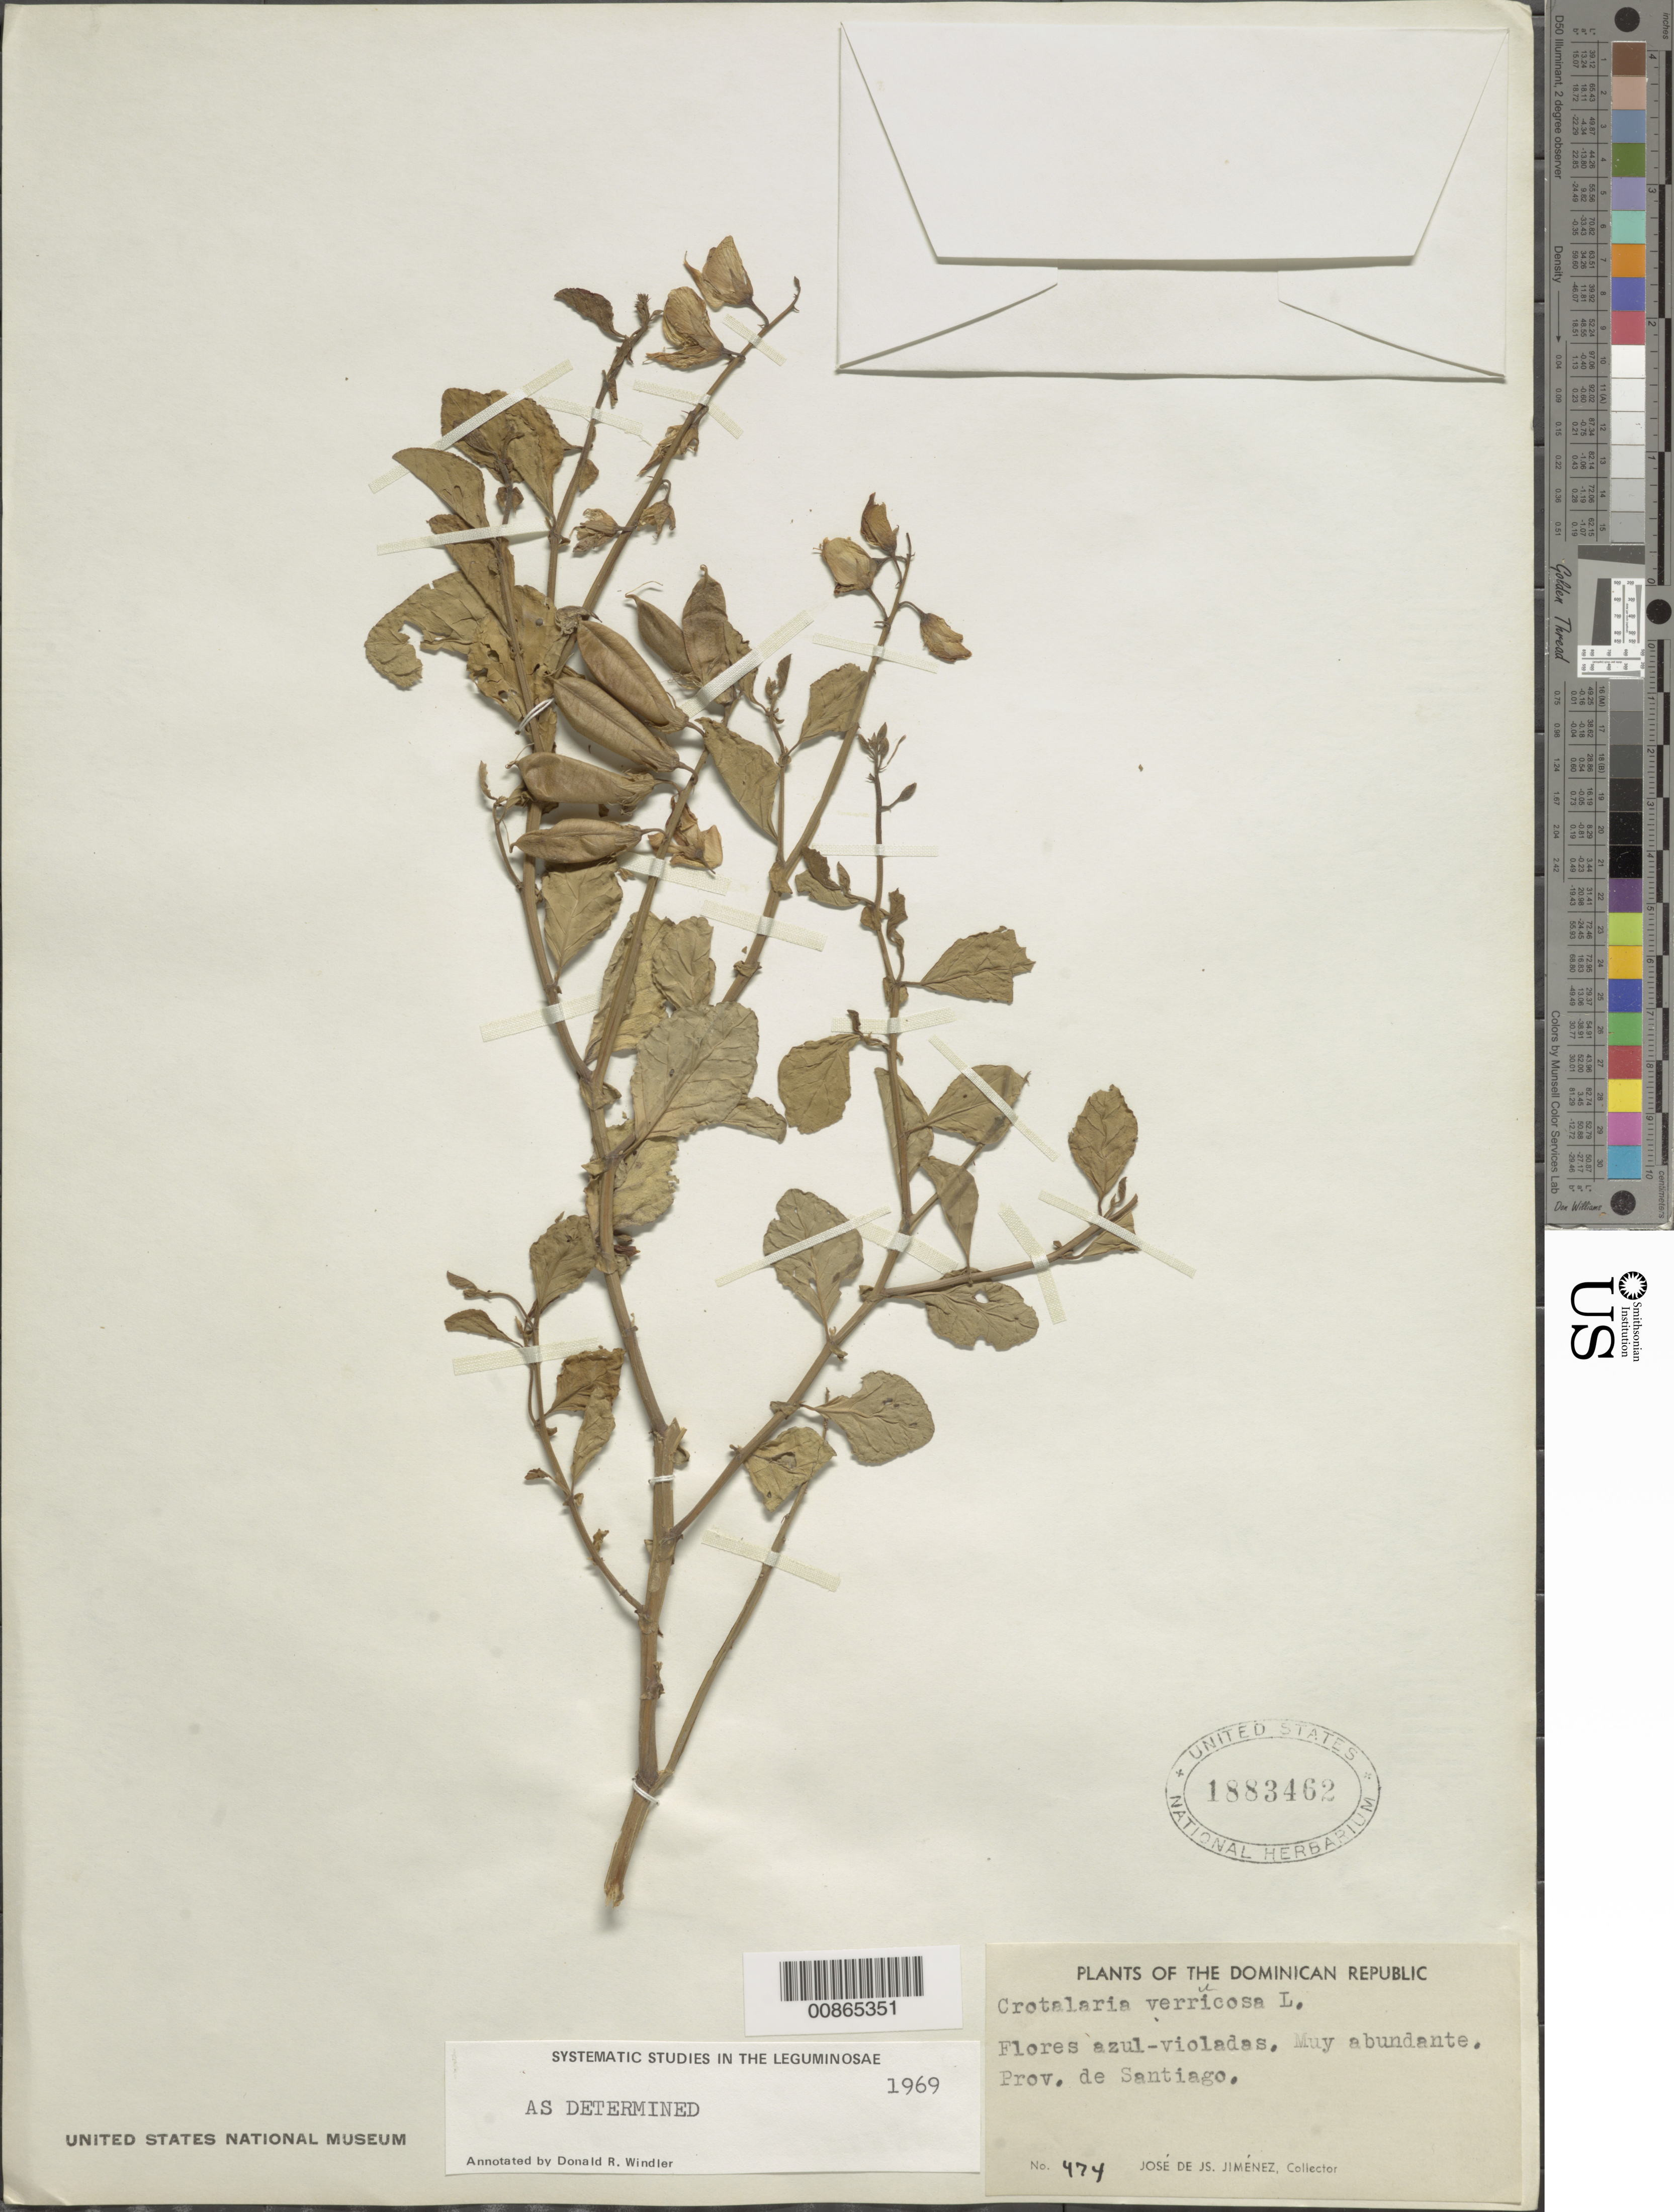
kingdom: Plantae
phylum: Tracheophyta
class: Magnoliopsida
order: Fabales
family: Fabaceae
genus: Crotalaria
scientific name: Crotalaria verrucosa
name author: L.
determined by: Windler, D. R.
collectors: J. J. Jiménez Almonte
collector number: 474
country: Dominican Republic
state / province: Santiago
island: Hispaniola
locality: Prov. Santiago.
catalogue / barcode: US 1883462